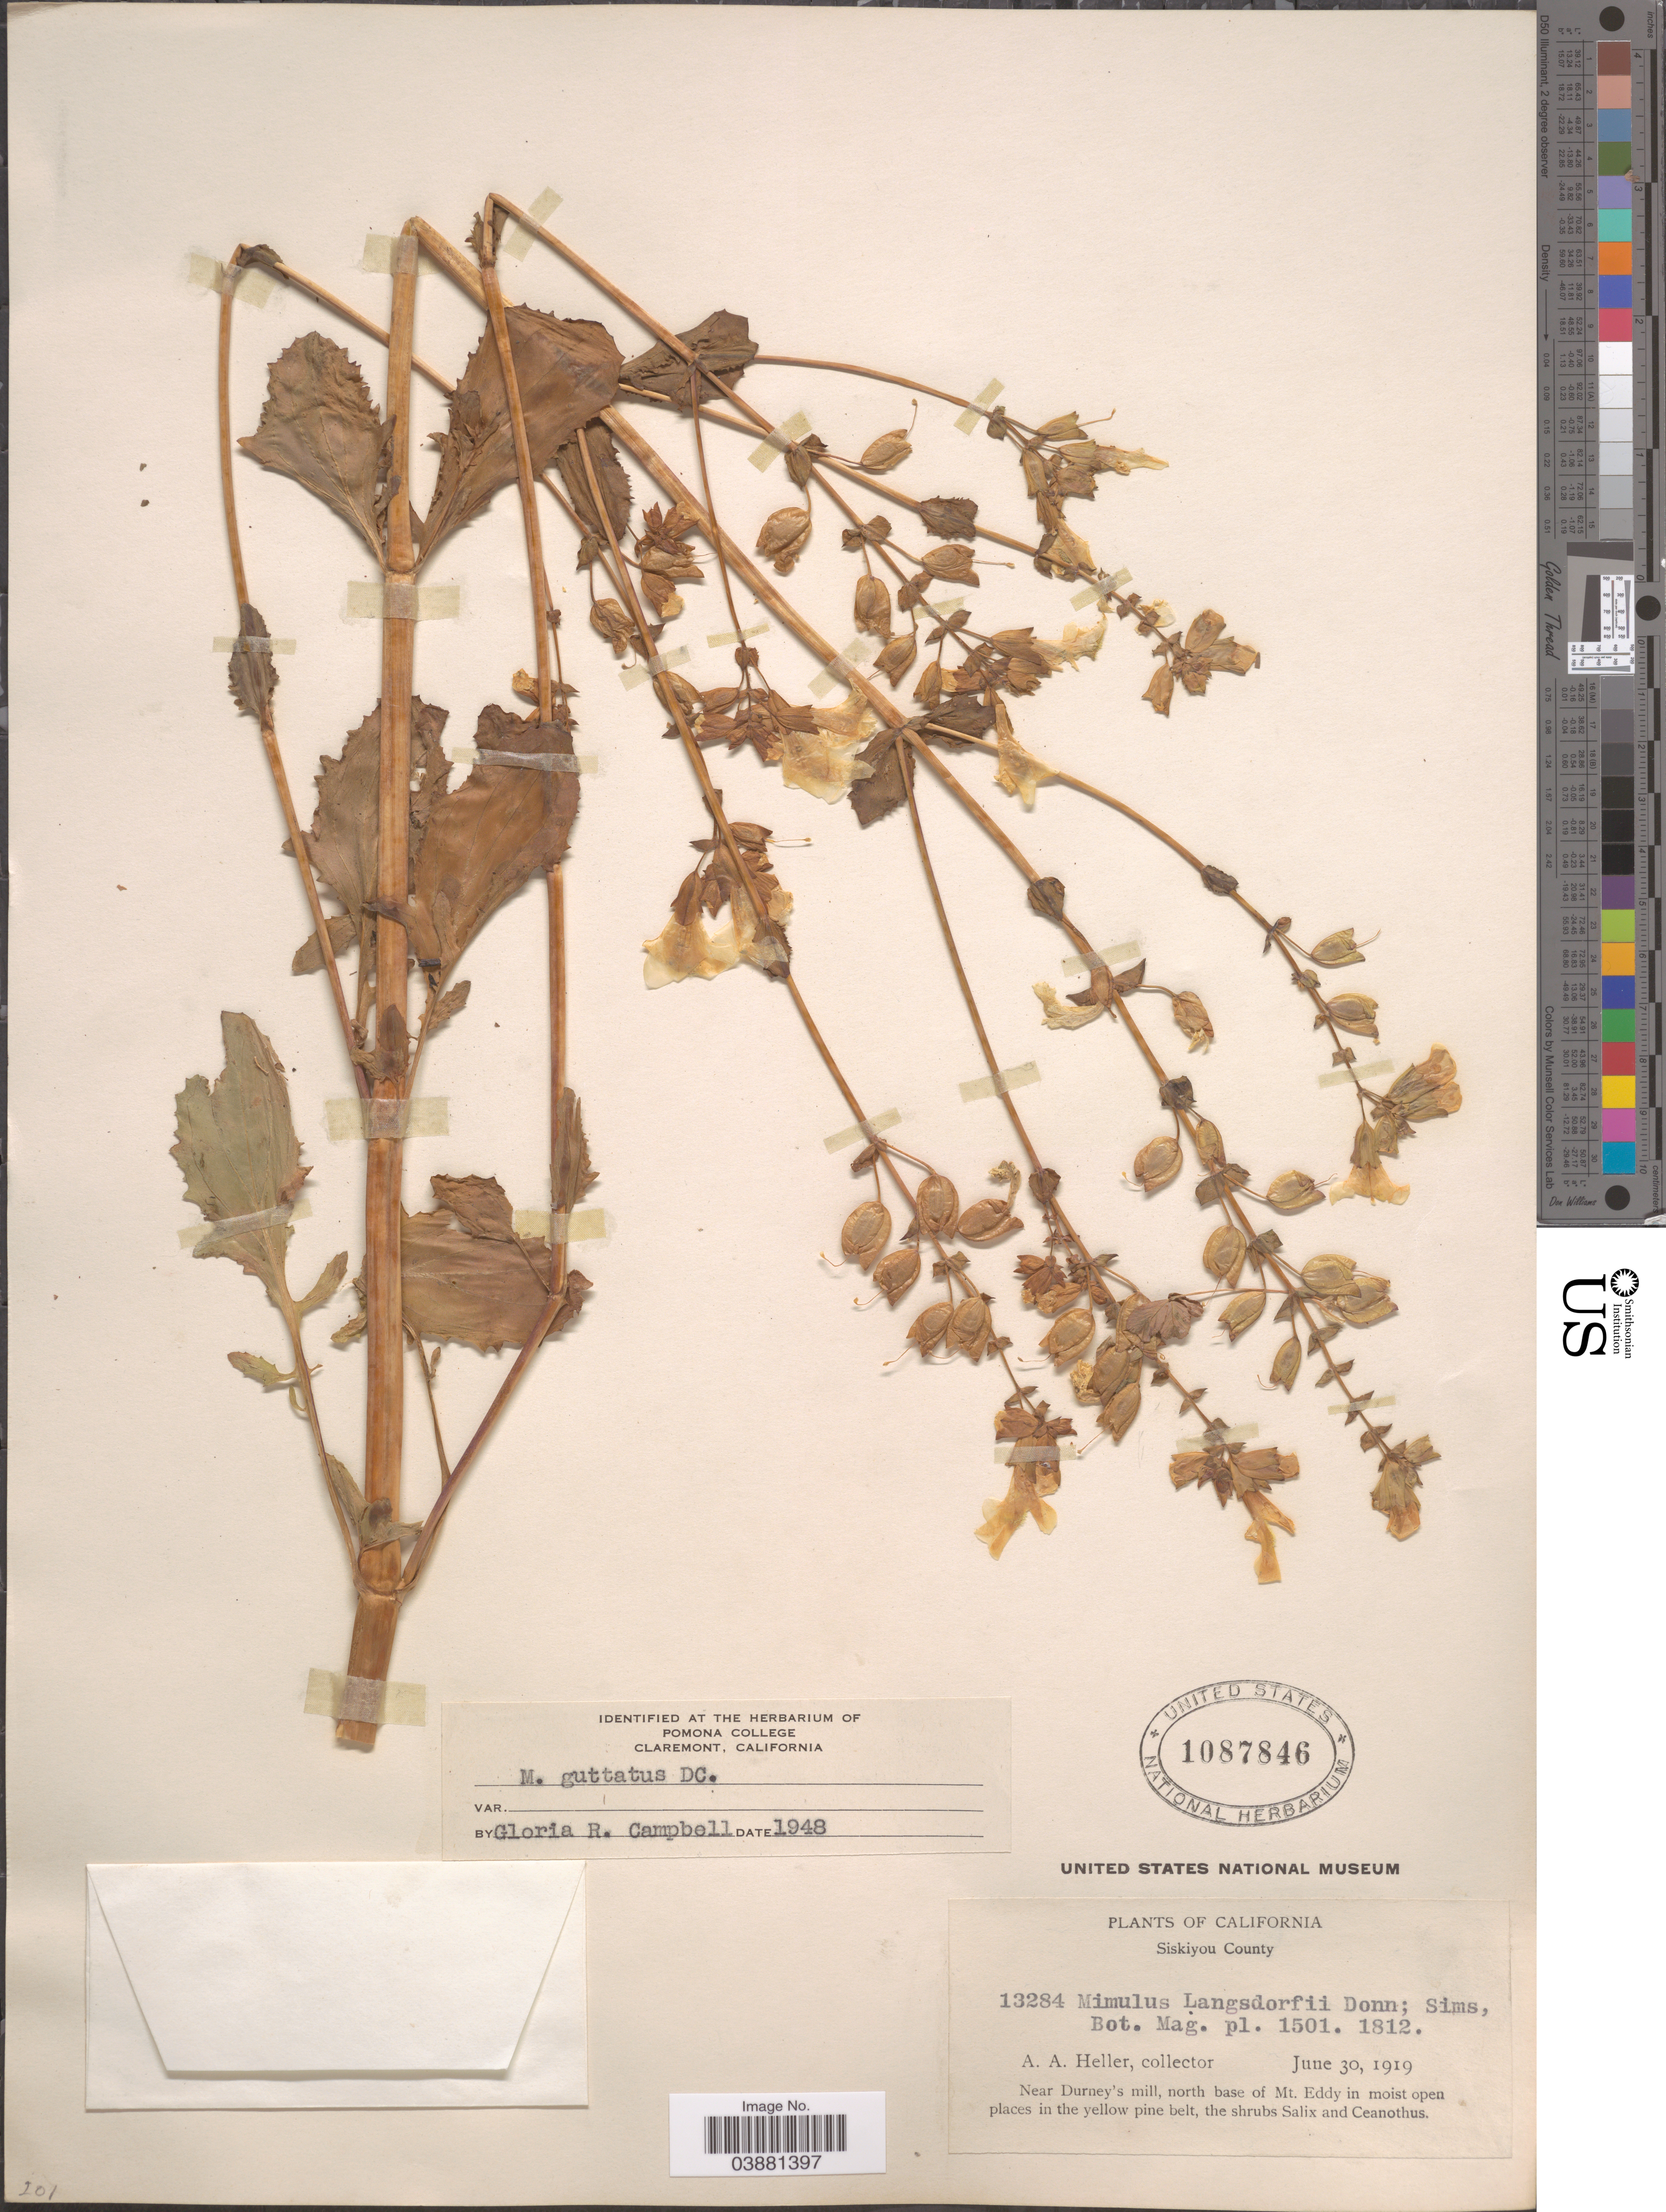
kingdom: Plantae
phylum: Tracheophyta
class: Magnoliopsida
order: Lamiales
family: Phrymaceae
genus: Mimulus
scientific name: Mimulus guttatus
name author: DC.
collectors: A. A. Heller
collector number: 13284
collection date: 1919-06-30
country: United States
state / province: California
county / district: Siskiyou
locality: Siskiyou County. Near Durney's mill, north base of Mt. Eddy in moist open places in the yellow pine belt.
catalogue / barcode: US 1087846